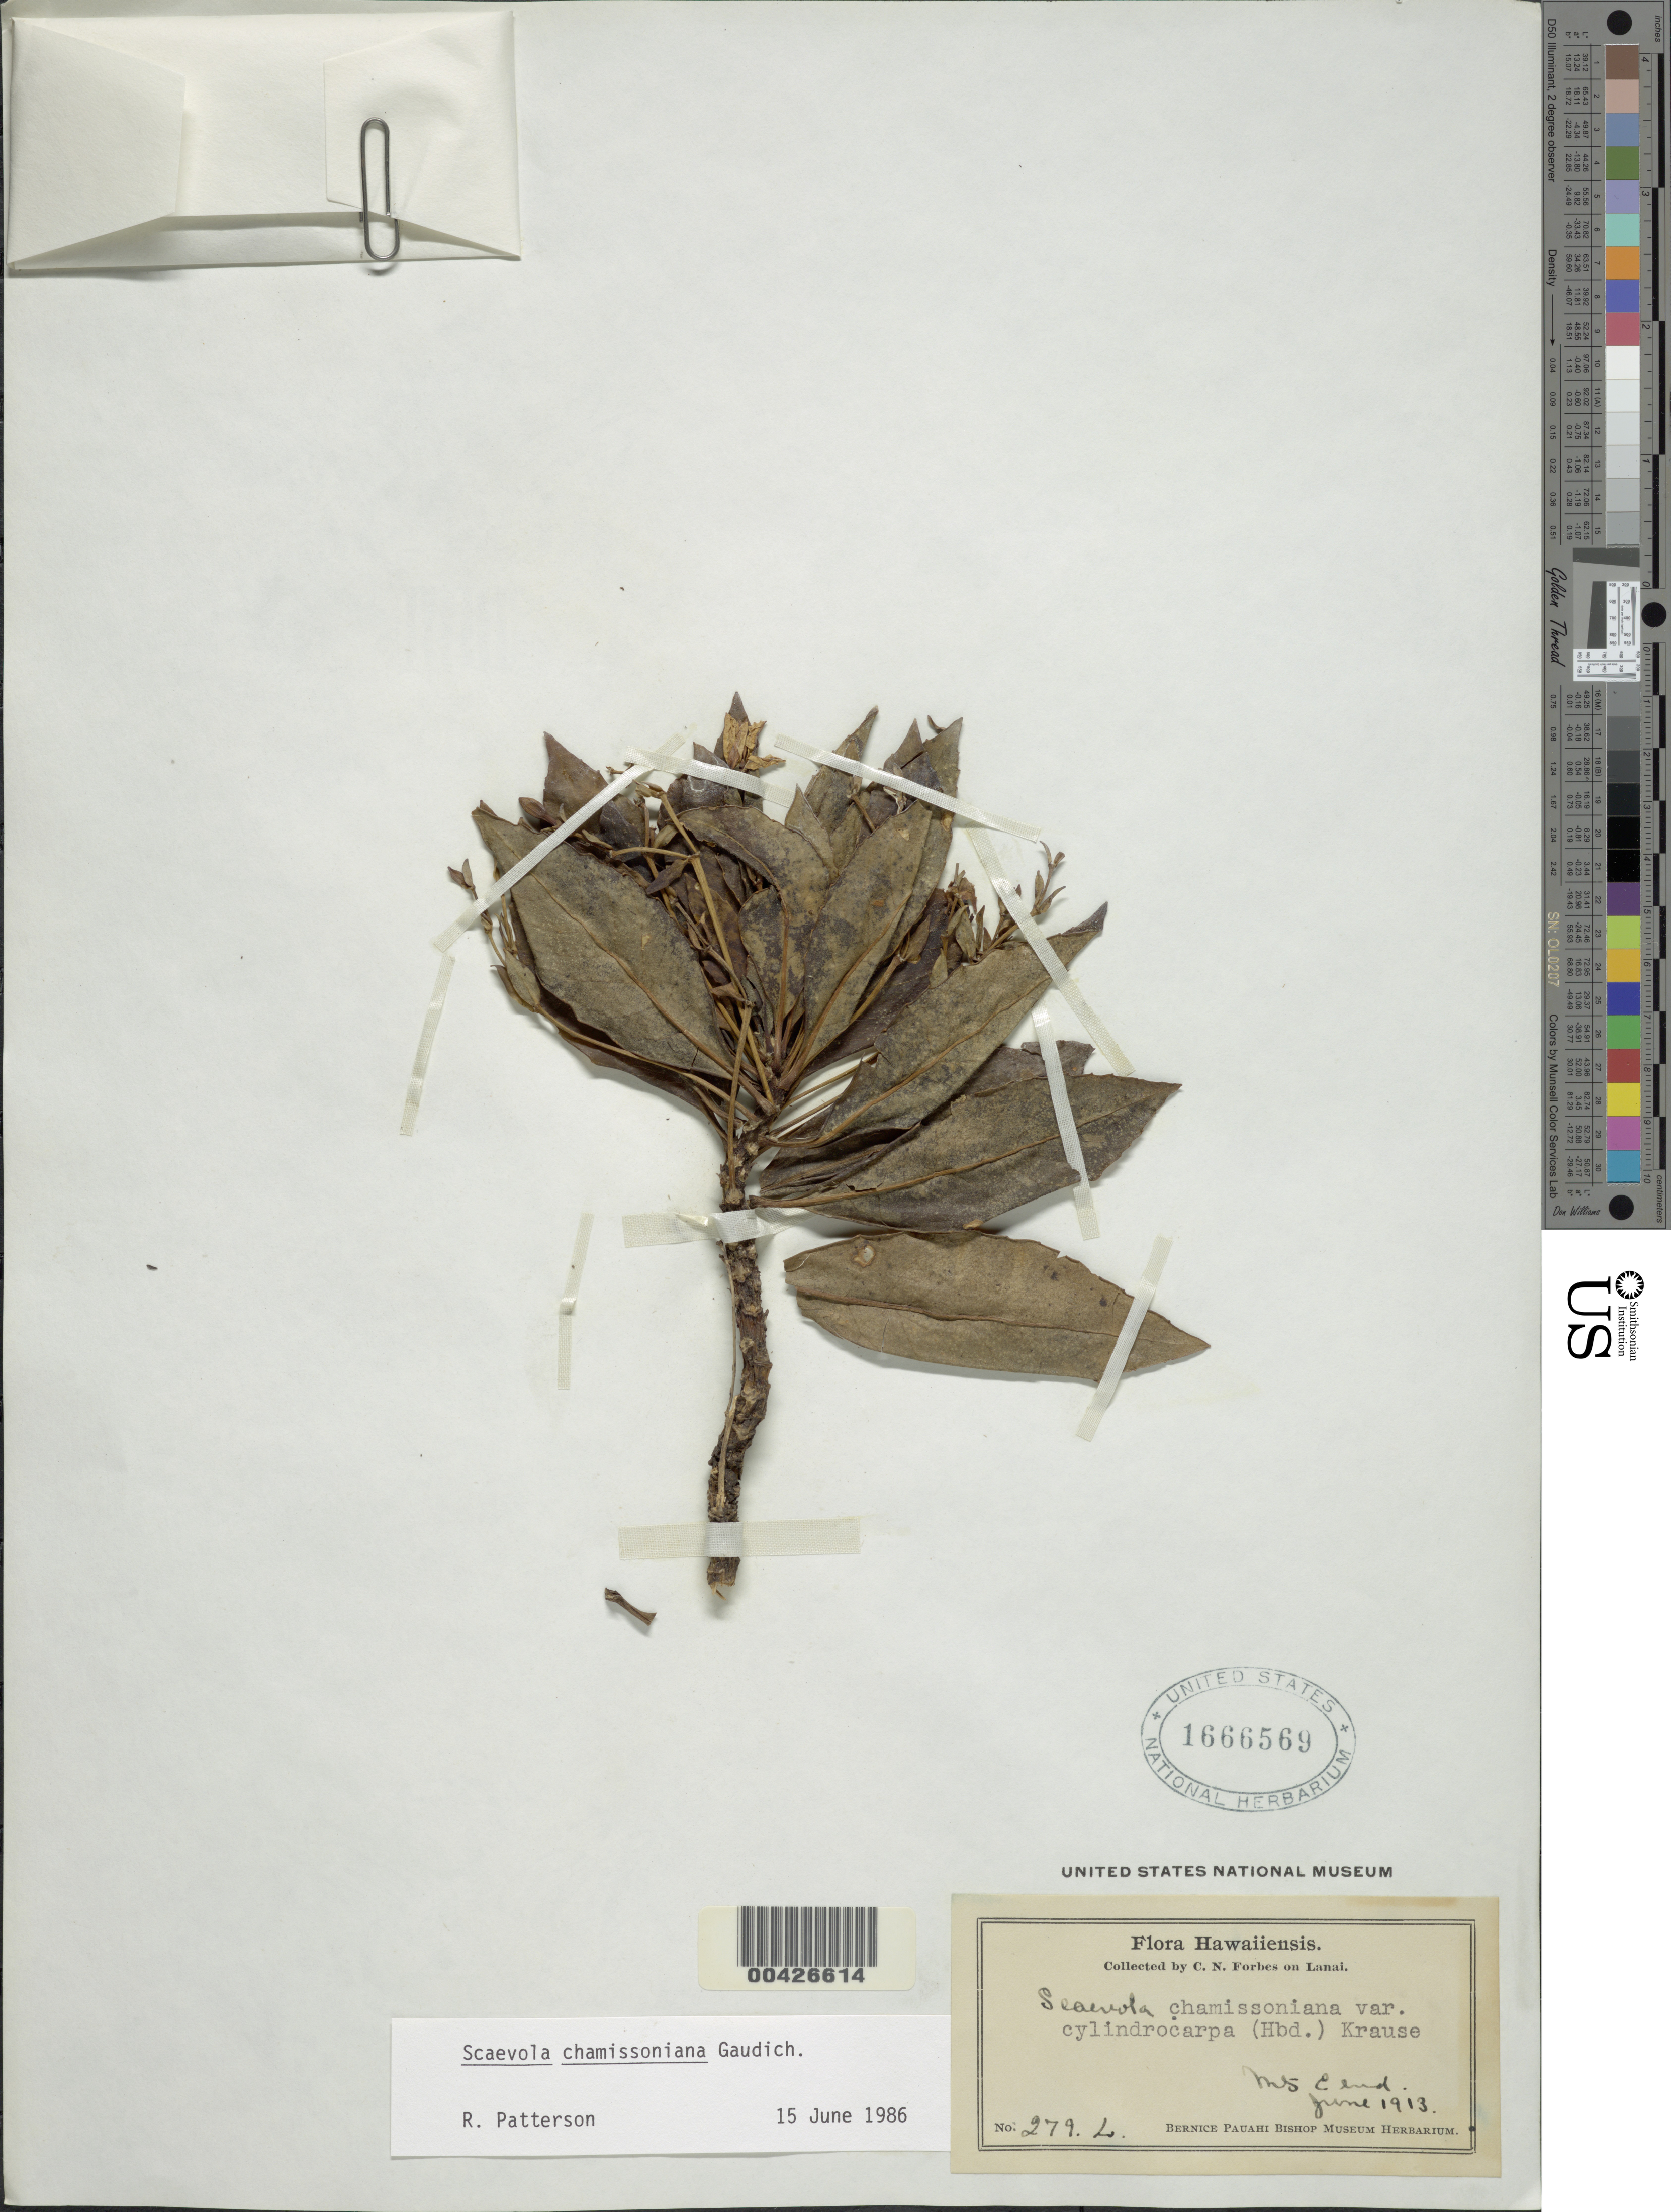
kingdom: Plantae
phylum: Tracheophyta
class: Magnoliopsida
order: Asterales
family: Goodeniaceae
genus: Scaevola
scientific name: Scaevola chamissoniana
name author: Gaudich.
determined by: Patterson, R.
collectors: C. N. Forbes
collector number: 279.L.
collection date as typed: Jun 1913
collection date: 1913-06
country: United States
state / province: Hawaii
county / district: Maui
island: Lana'i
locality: Mts. E end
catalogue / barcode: US 1666569